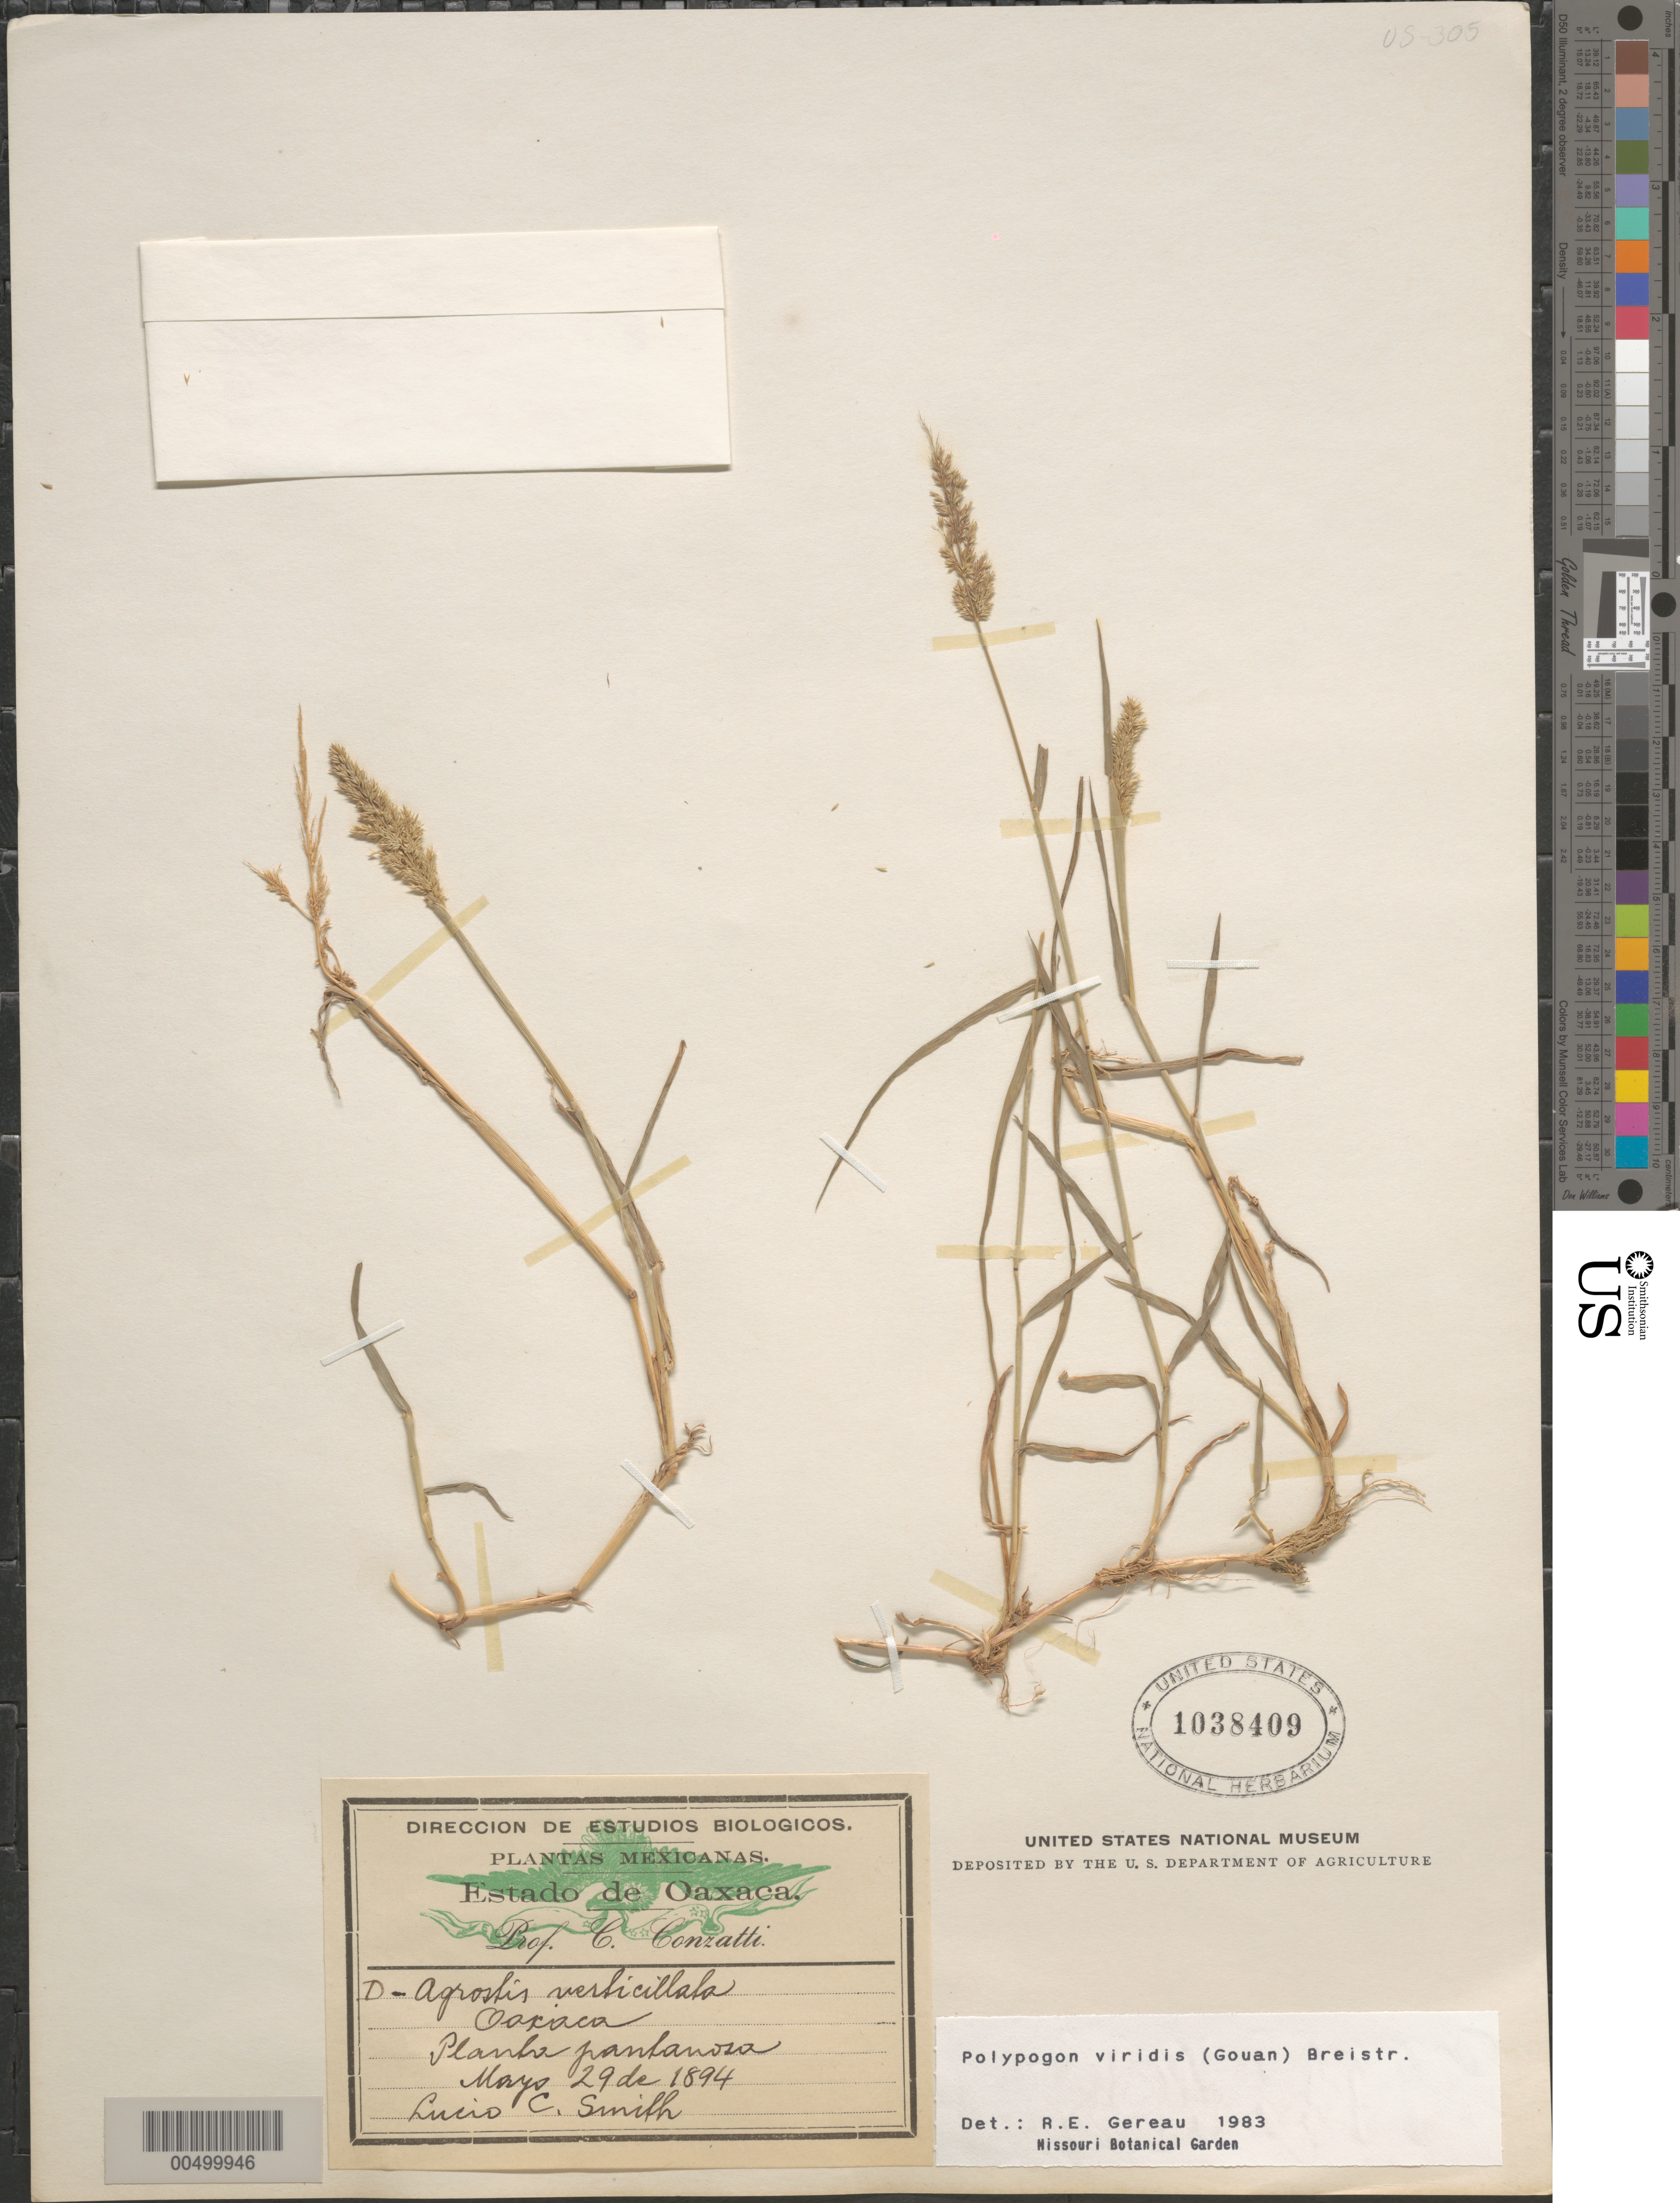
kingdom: Plantae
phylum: Tracheophyta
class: Liliopsida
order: Poales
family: Poaceae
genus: Polypogon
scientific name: Polypogon viridis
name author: (Gouan) Breistroffer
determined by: Gereau, R. E.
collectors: C. Conzatti & L. C. Smith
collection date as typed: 29 May 1894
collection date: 1894-05-29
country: Mexico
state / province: Oaxaca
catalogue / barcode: US 1038409